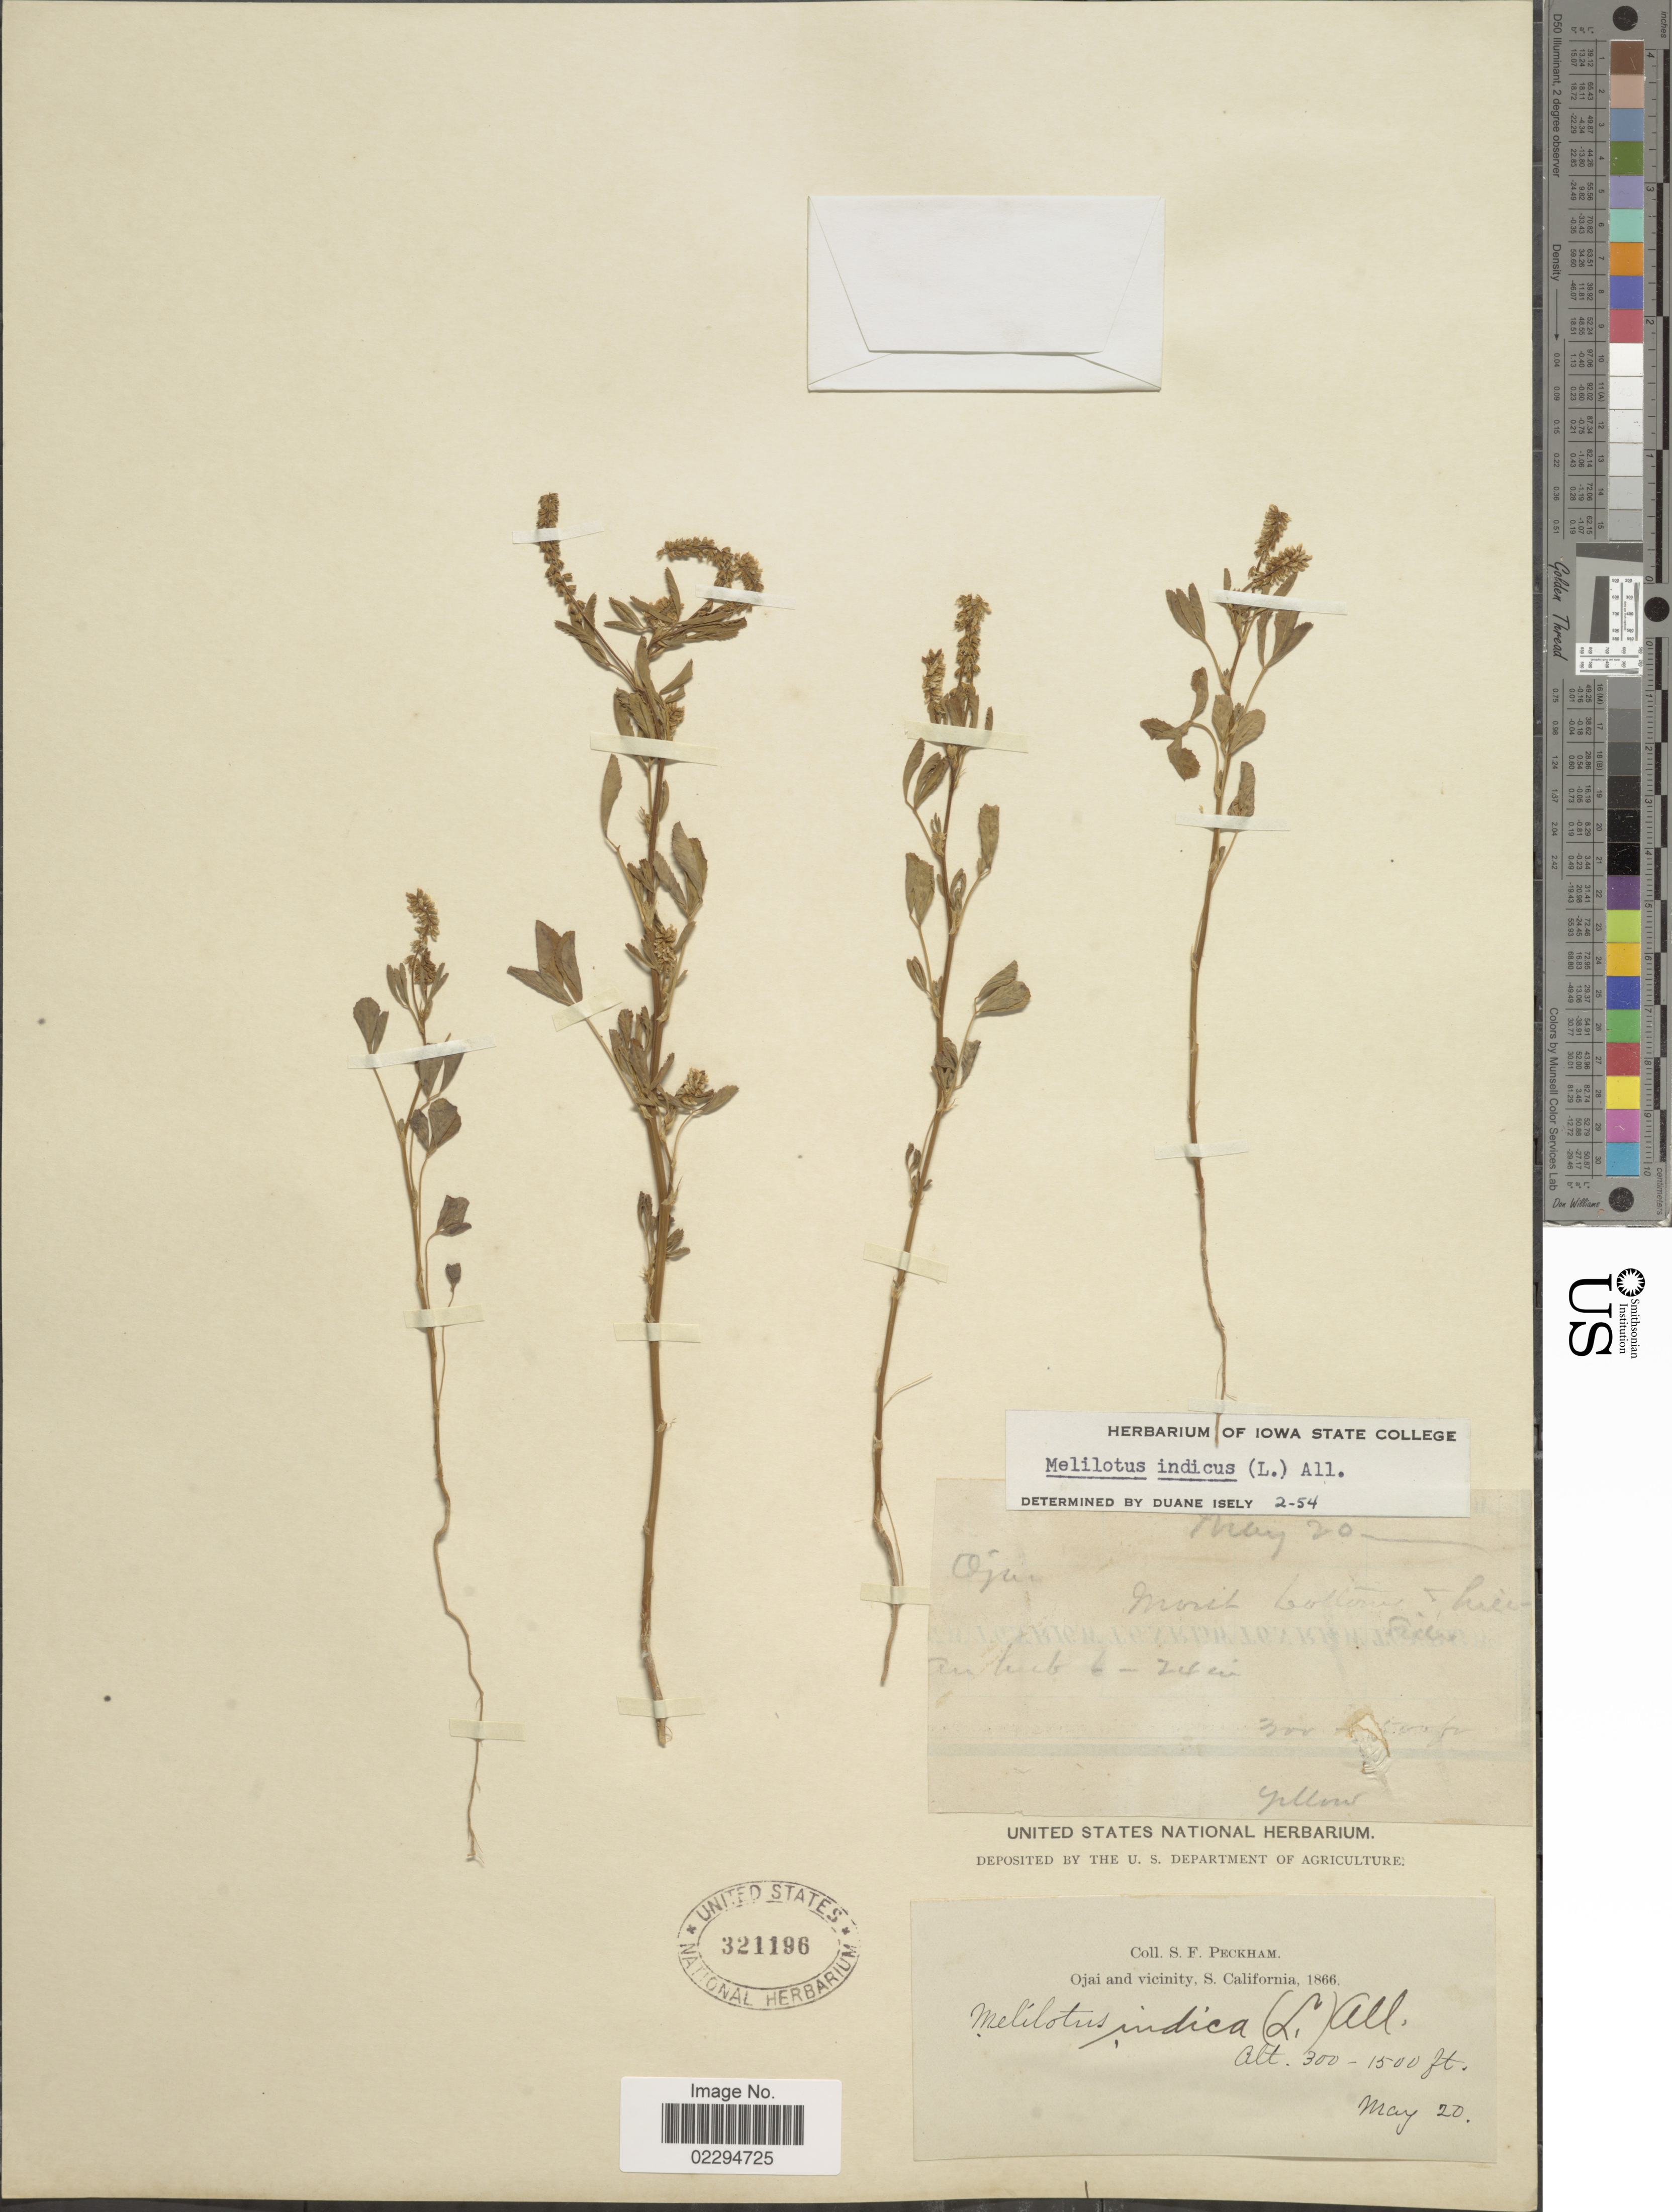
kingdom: Plantae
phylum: Tracheophyta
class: Magnoliopsida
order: Fabales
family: Fabaceae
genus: Melilotus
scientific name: Melilotus indicus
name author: (L.) All.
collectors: S. Peckham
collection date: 1866-05-20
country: United States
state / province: California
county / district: Ventura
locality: Ojai and vicinity, S. California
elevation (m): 91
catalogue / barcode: US 321196